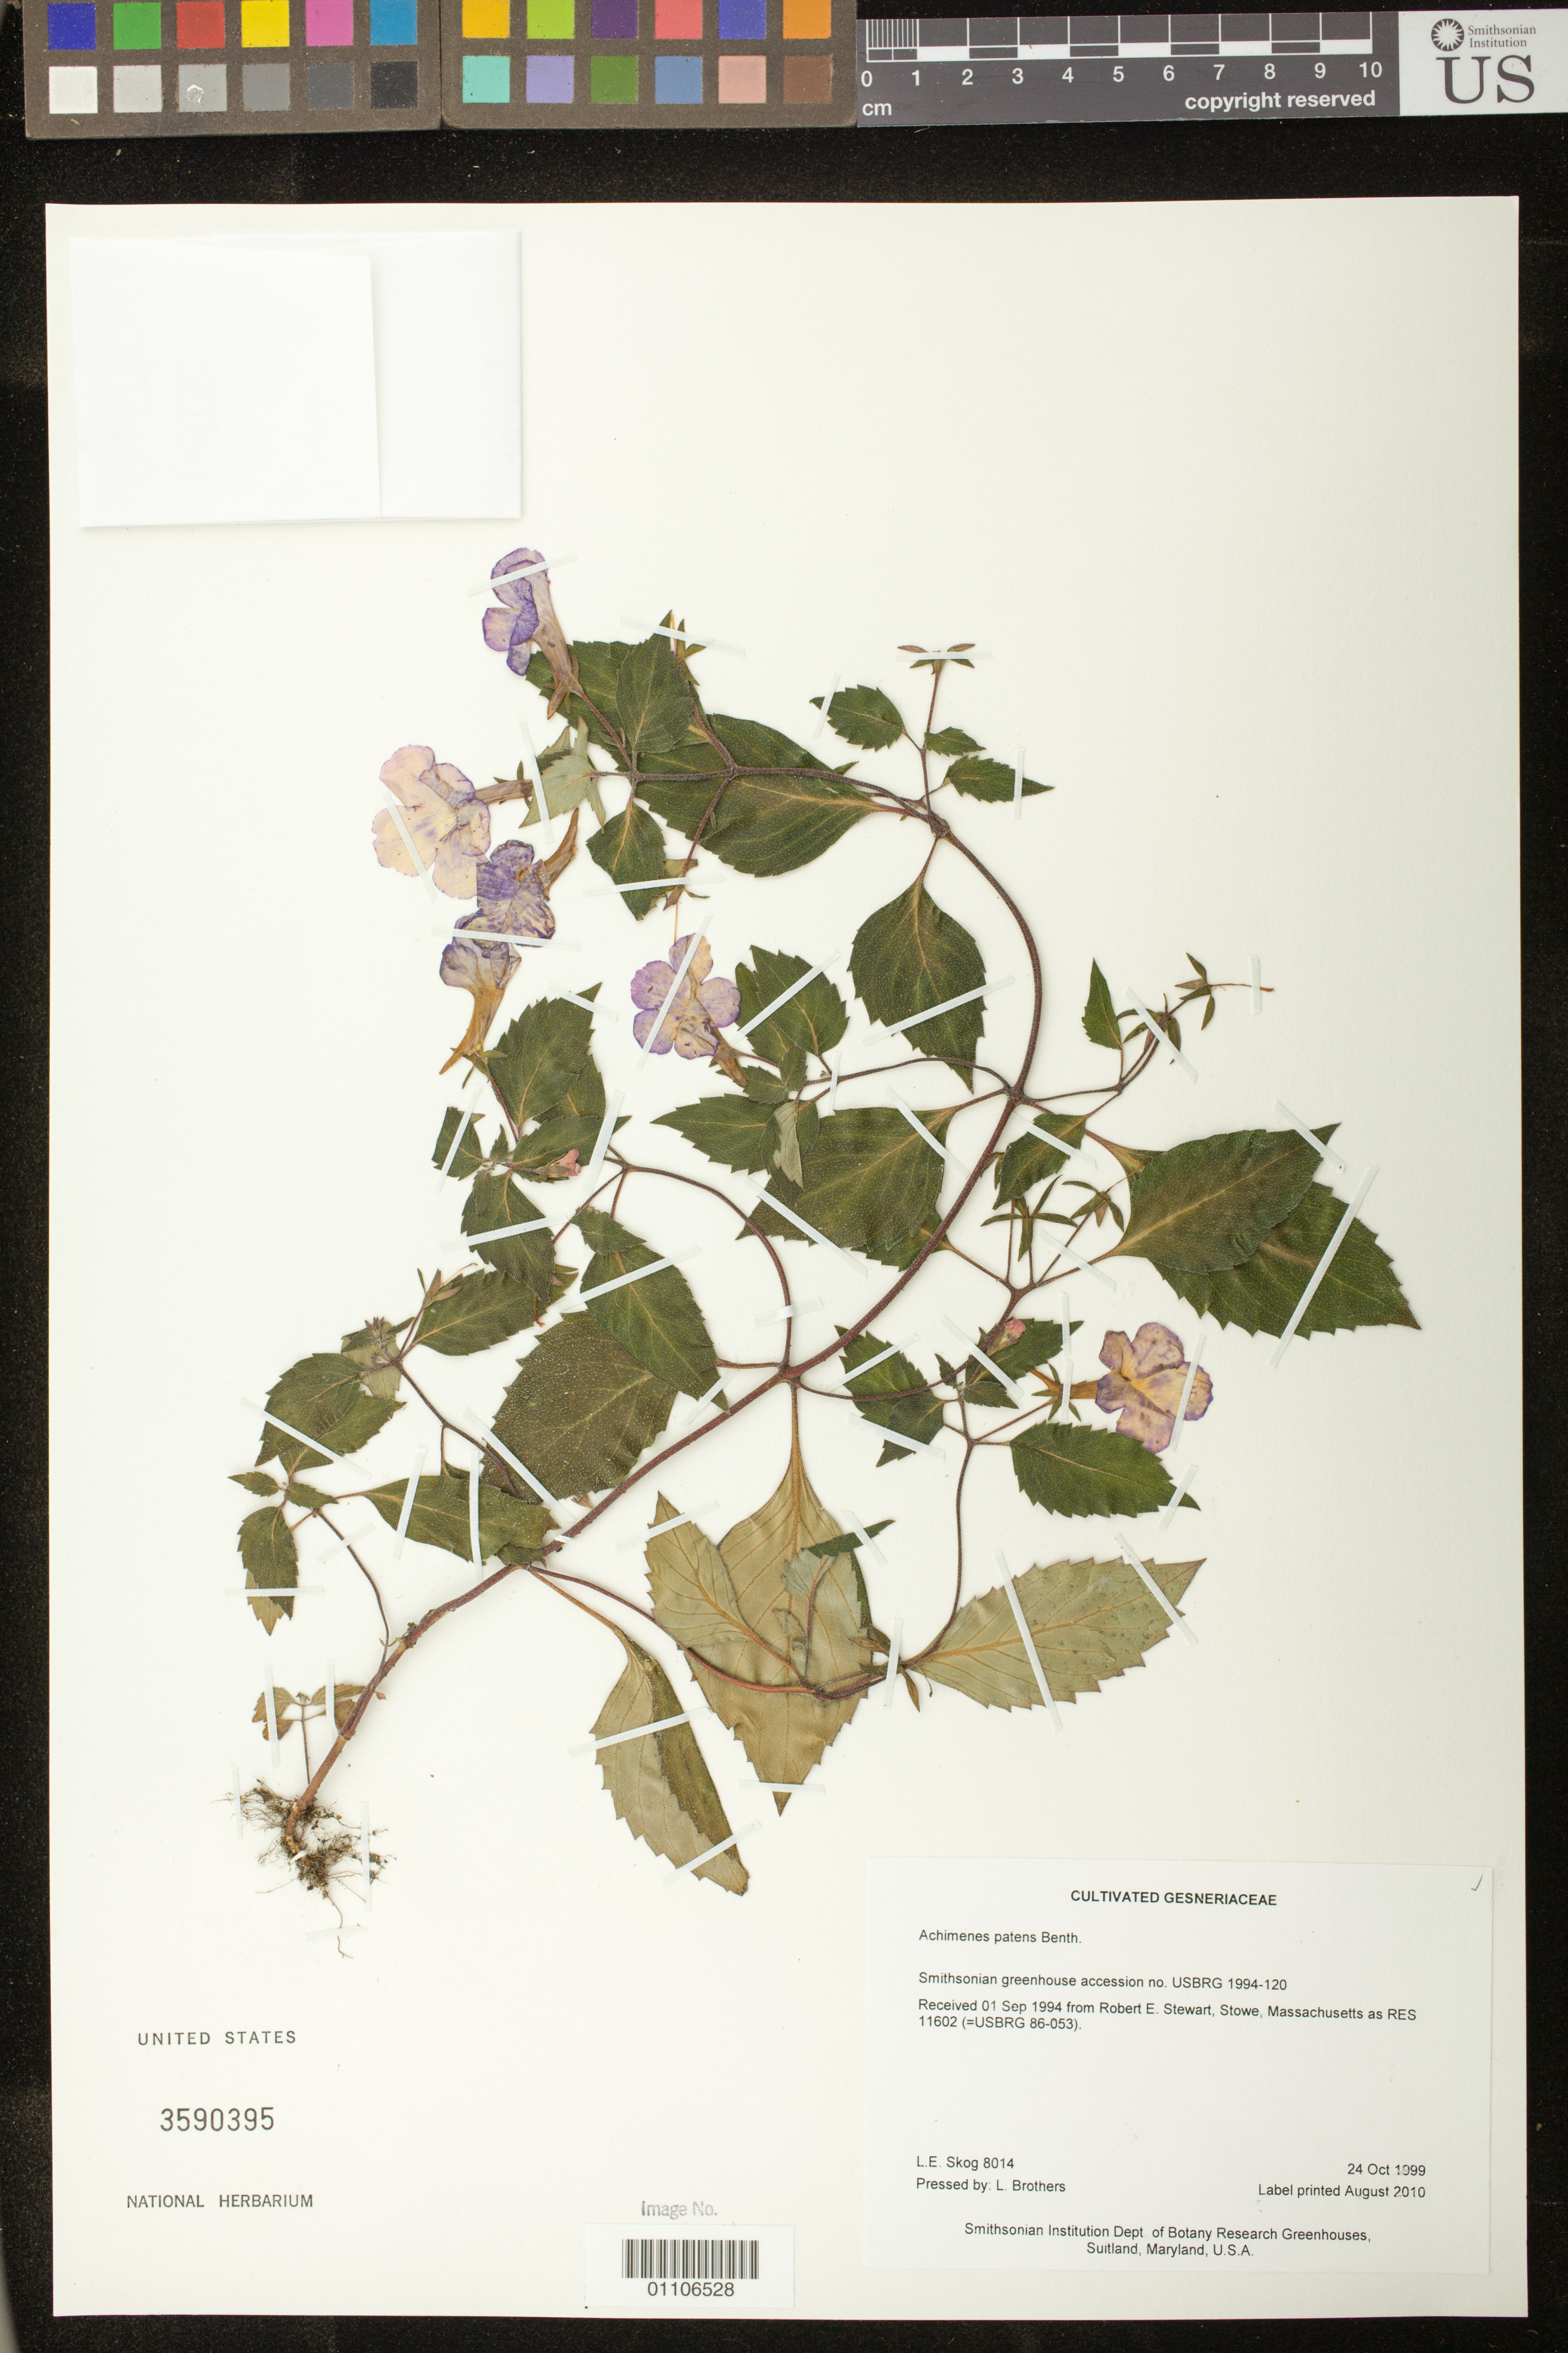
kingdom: Plantae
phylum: Tracheophyta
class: Magnoliopsida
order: Lamiales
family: Gesneriaceae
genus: Achimenes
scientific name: Achimenes patens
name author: Benth.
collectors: L. E. Skog & L. Brothers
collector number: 8014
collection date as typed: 24 Oct 1999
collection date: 1999-10-24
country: United States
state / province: Maryland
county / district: Prince George's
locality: Smithsonian Institution Dept. of Botany Research Greenhouses, Suitland, Maryland, U.S.A.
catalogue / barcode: US 3590395